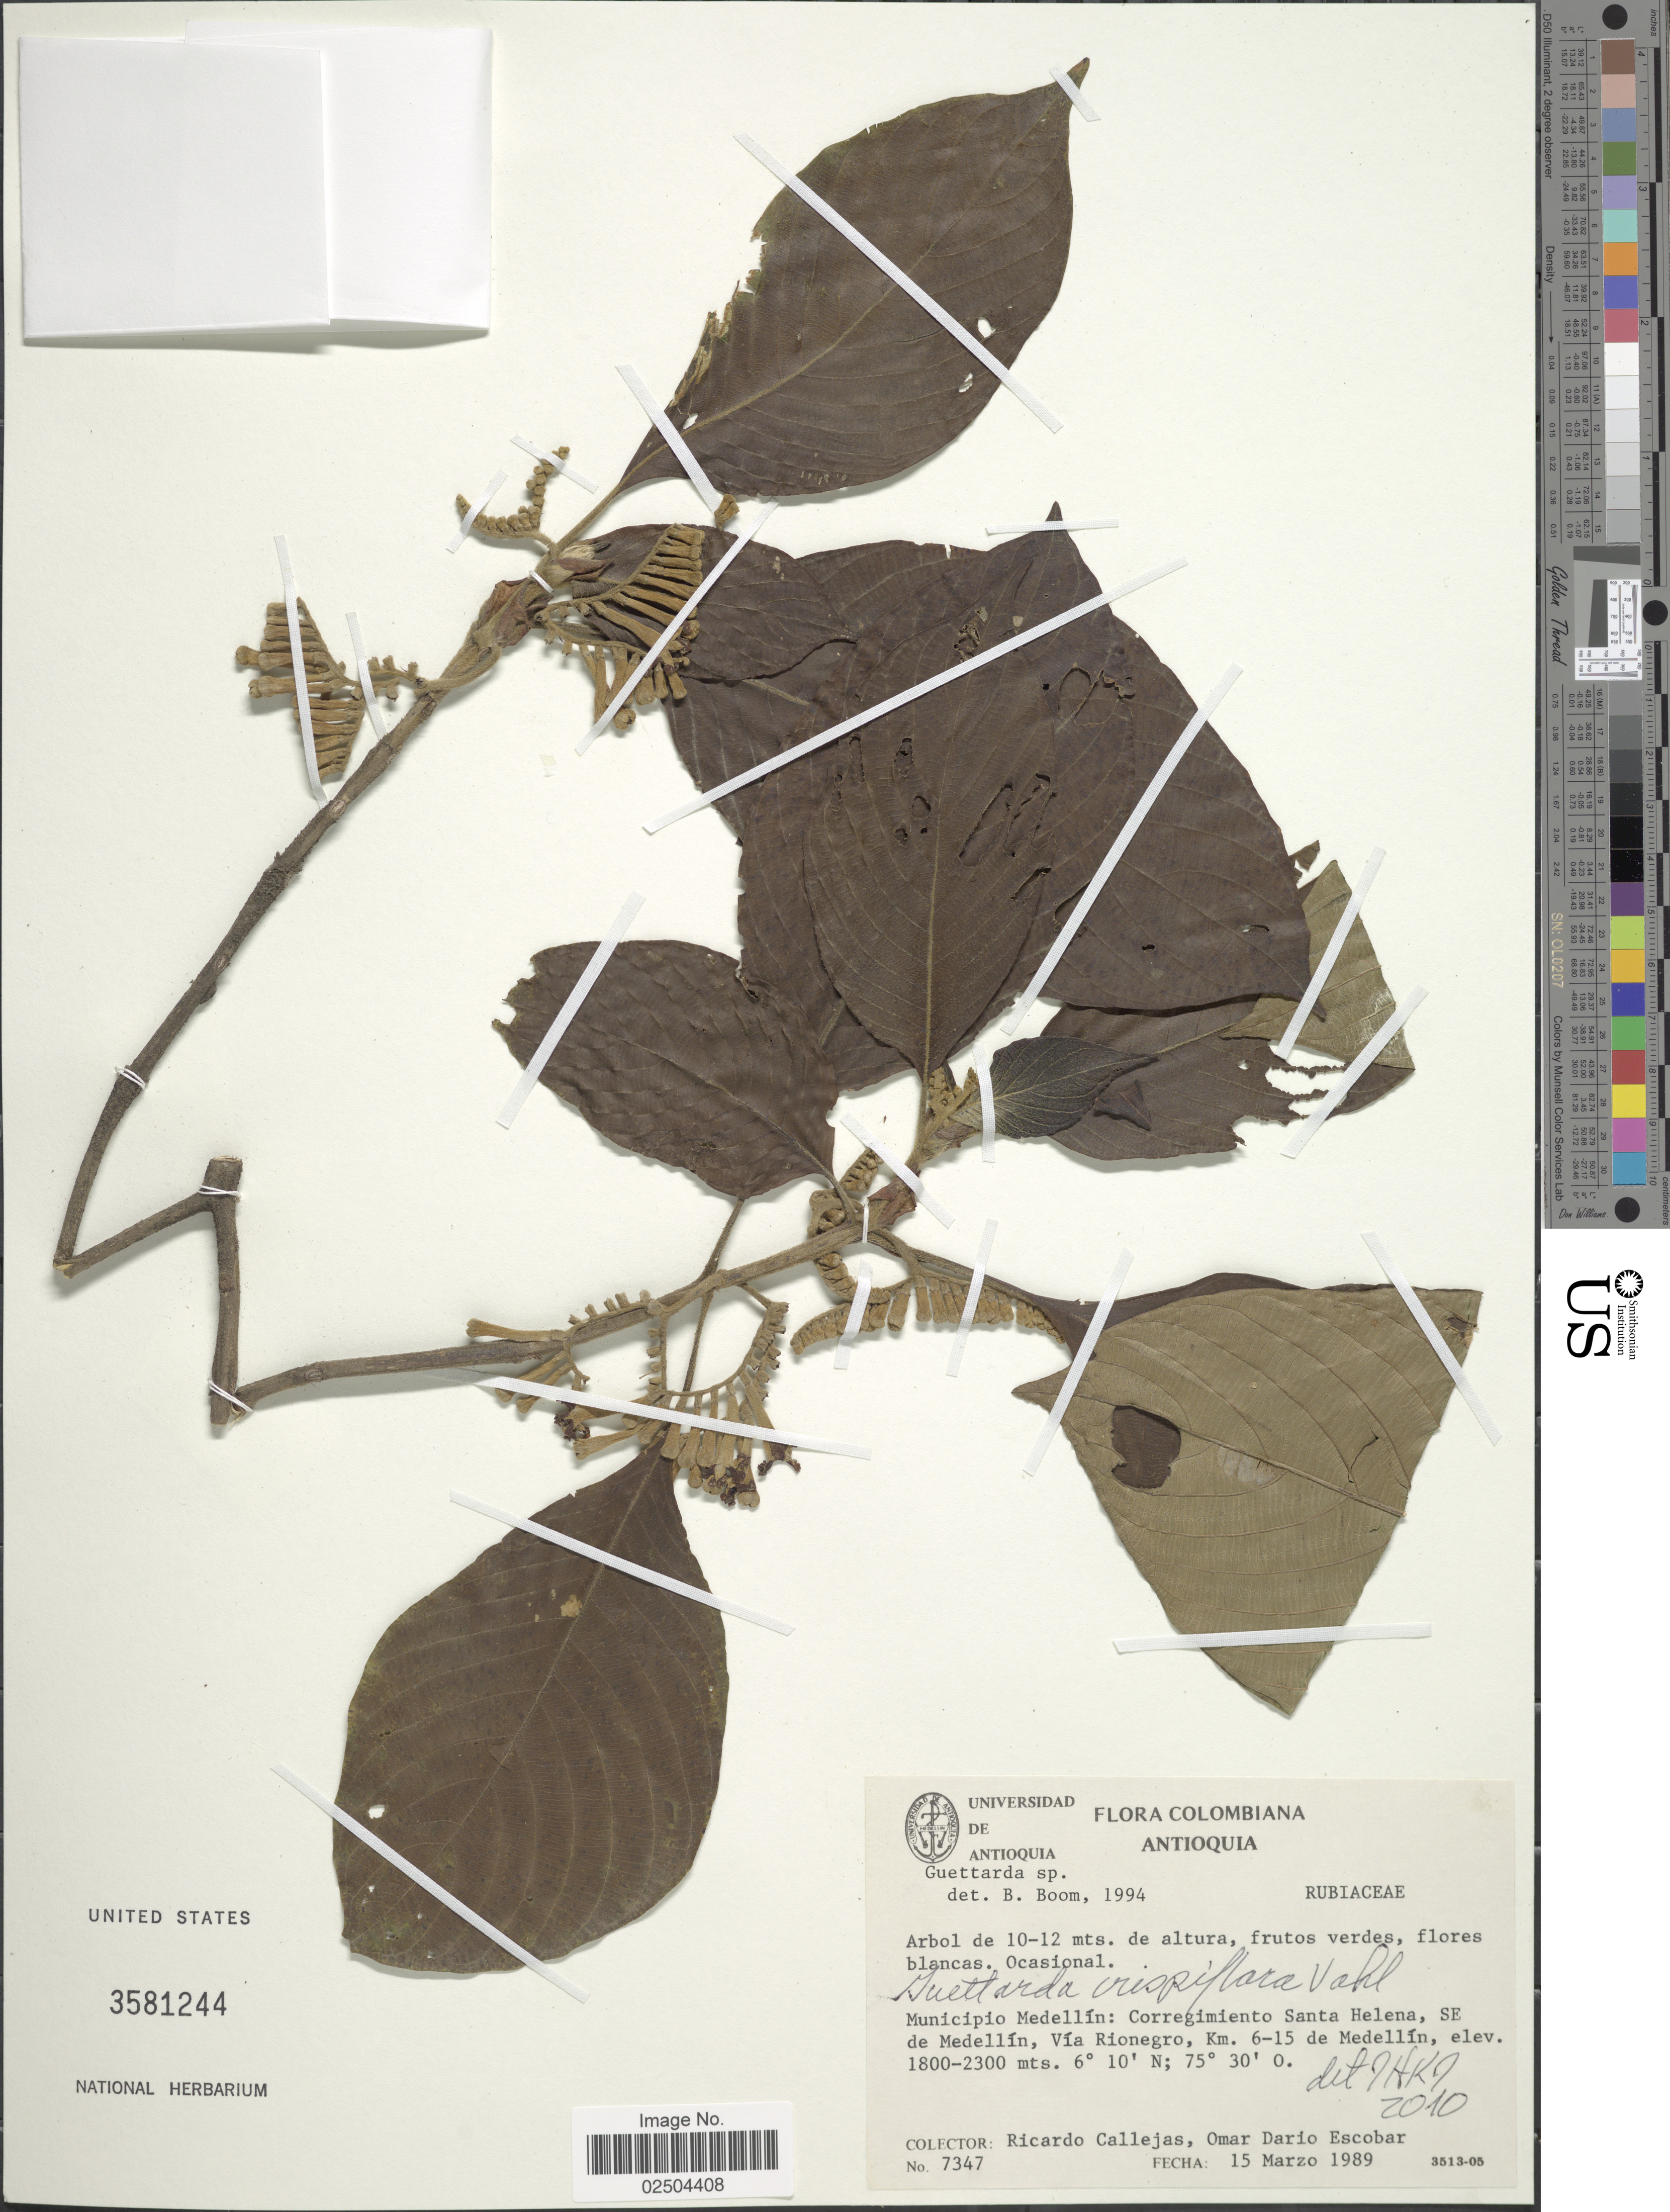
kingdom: Plantae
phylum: Tracheophyta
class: Magnoliopsida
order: Gentianales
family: Rubiaceae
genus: Guettarda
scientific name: Guettarda crispiflora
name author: Vahl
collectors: R. Callejas & O. D. Escobar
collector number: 7347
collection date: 1989-03-15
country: Colombia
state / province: Antioquia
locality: Antioquia, Municipio Medellin: Corregimiento Santa Helena, SE de Medellin, Via Rionegro Km 6-15 de Medellin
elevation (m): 1800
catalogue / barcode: US 3581244